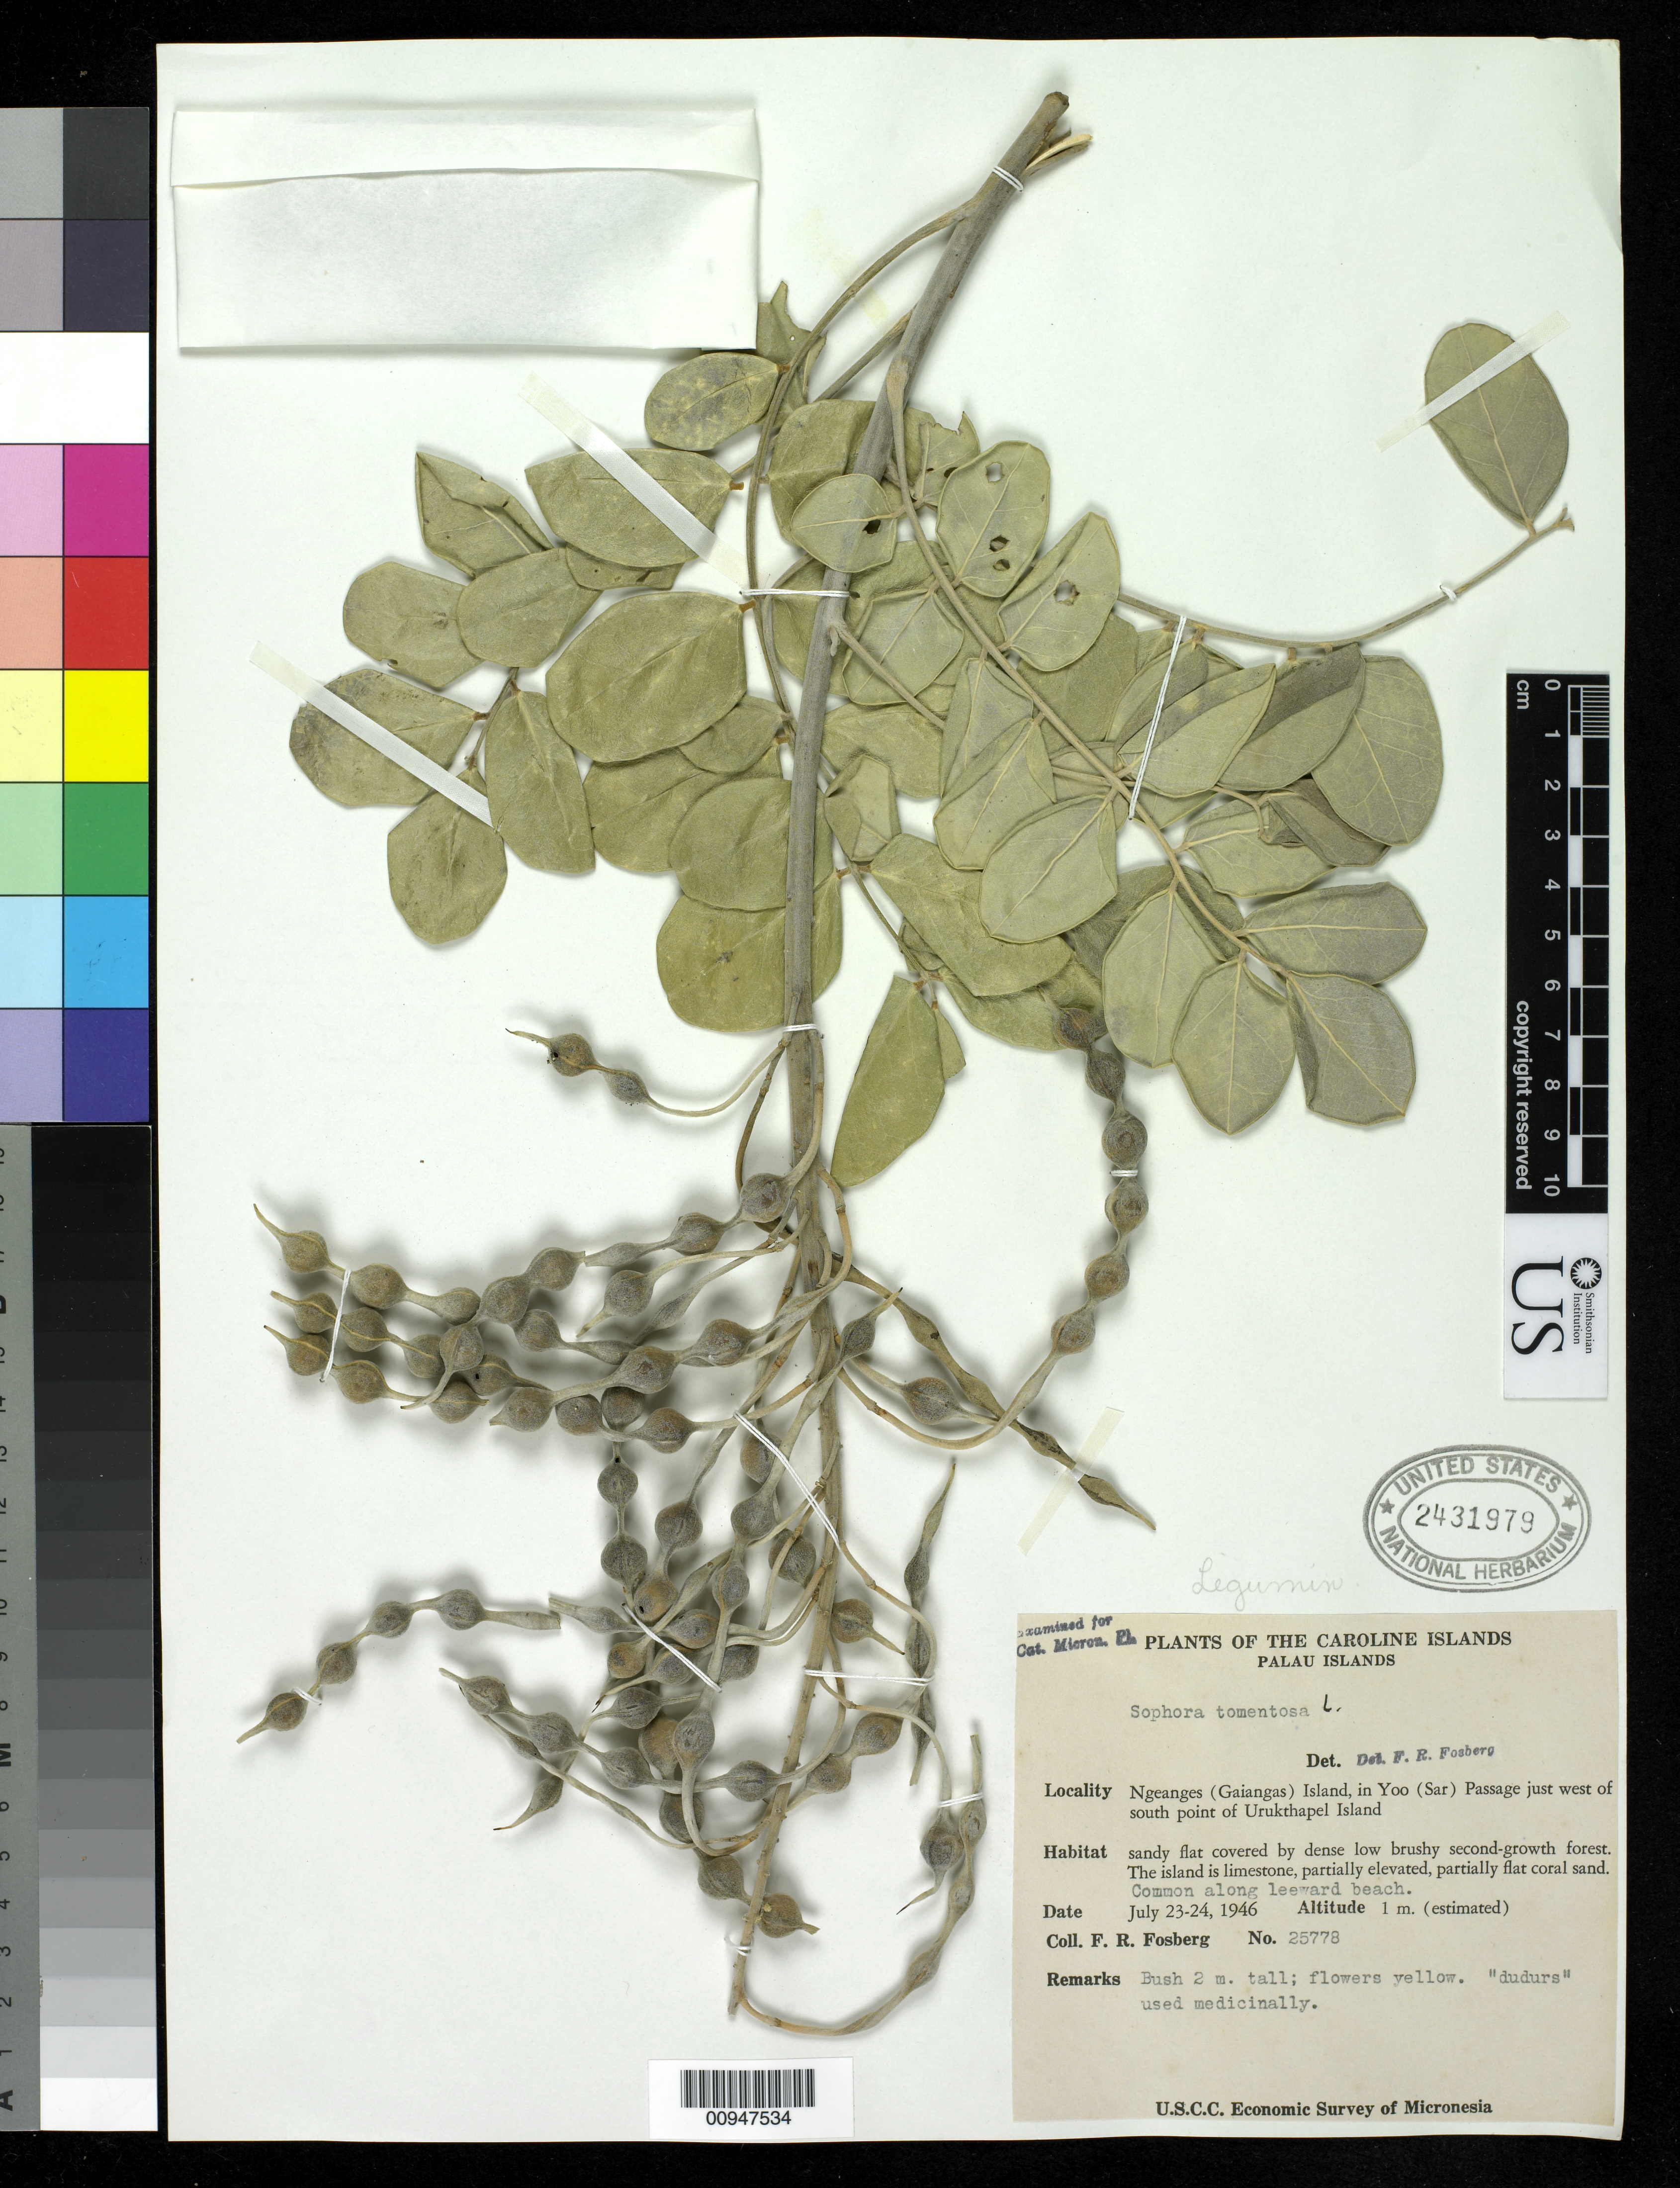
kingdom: Plantae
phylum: Tracheophyta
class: Magnoliopsida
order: Fabales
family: Fabaceae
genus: Sophora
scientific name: Sophora tomentosa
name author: L.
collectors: F. R. Fosberg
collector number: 25778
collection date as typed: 23 Jul 1946 to 24 Jul 1946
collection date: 1946-07-23/1946-07-24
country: Palau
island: Ngeanges (Gaiangas)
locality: In Yoo (Sar) Passage just west of south point of Urukthapel Island (Also known as Gaiangas I.)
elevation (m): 1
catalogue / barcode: US 2431979